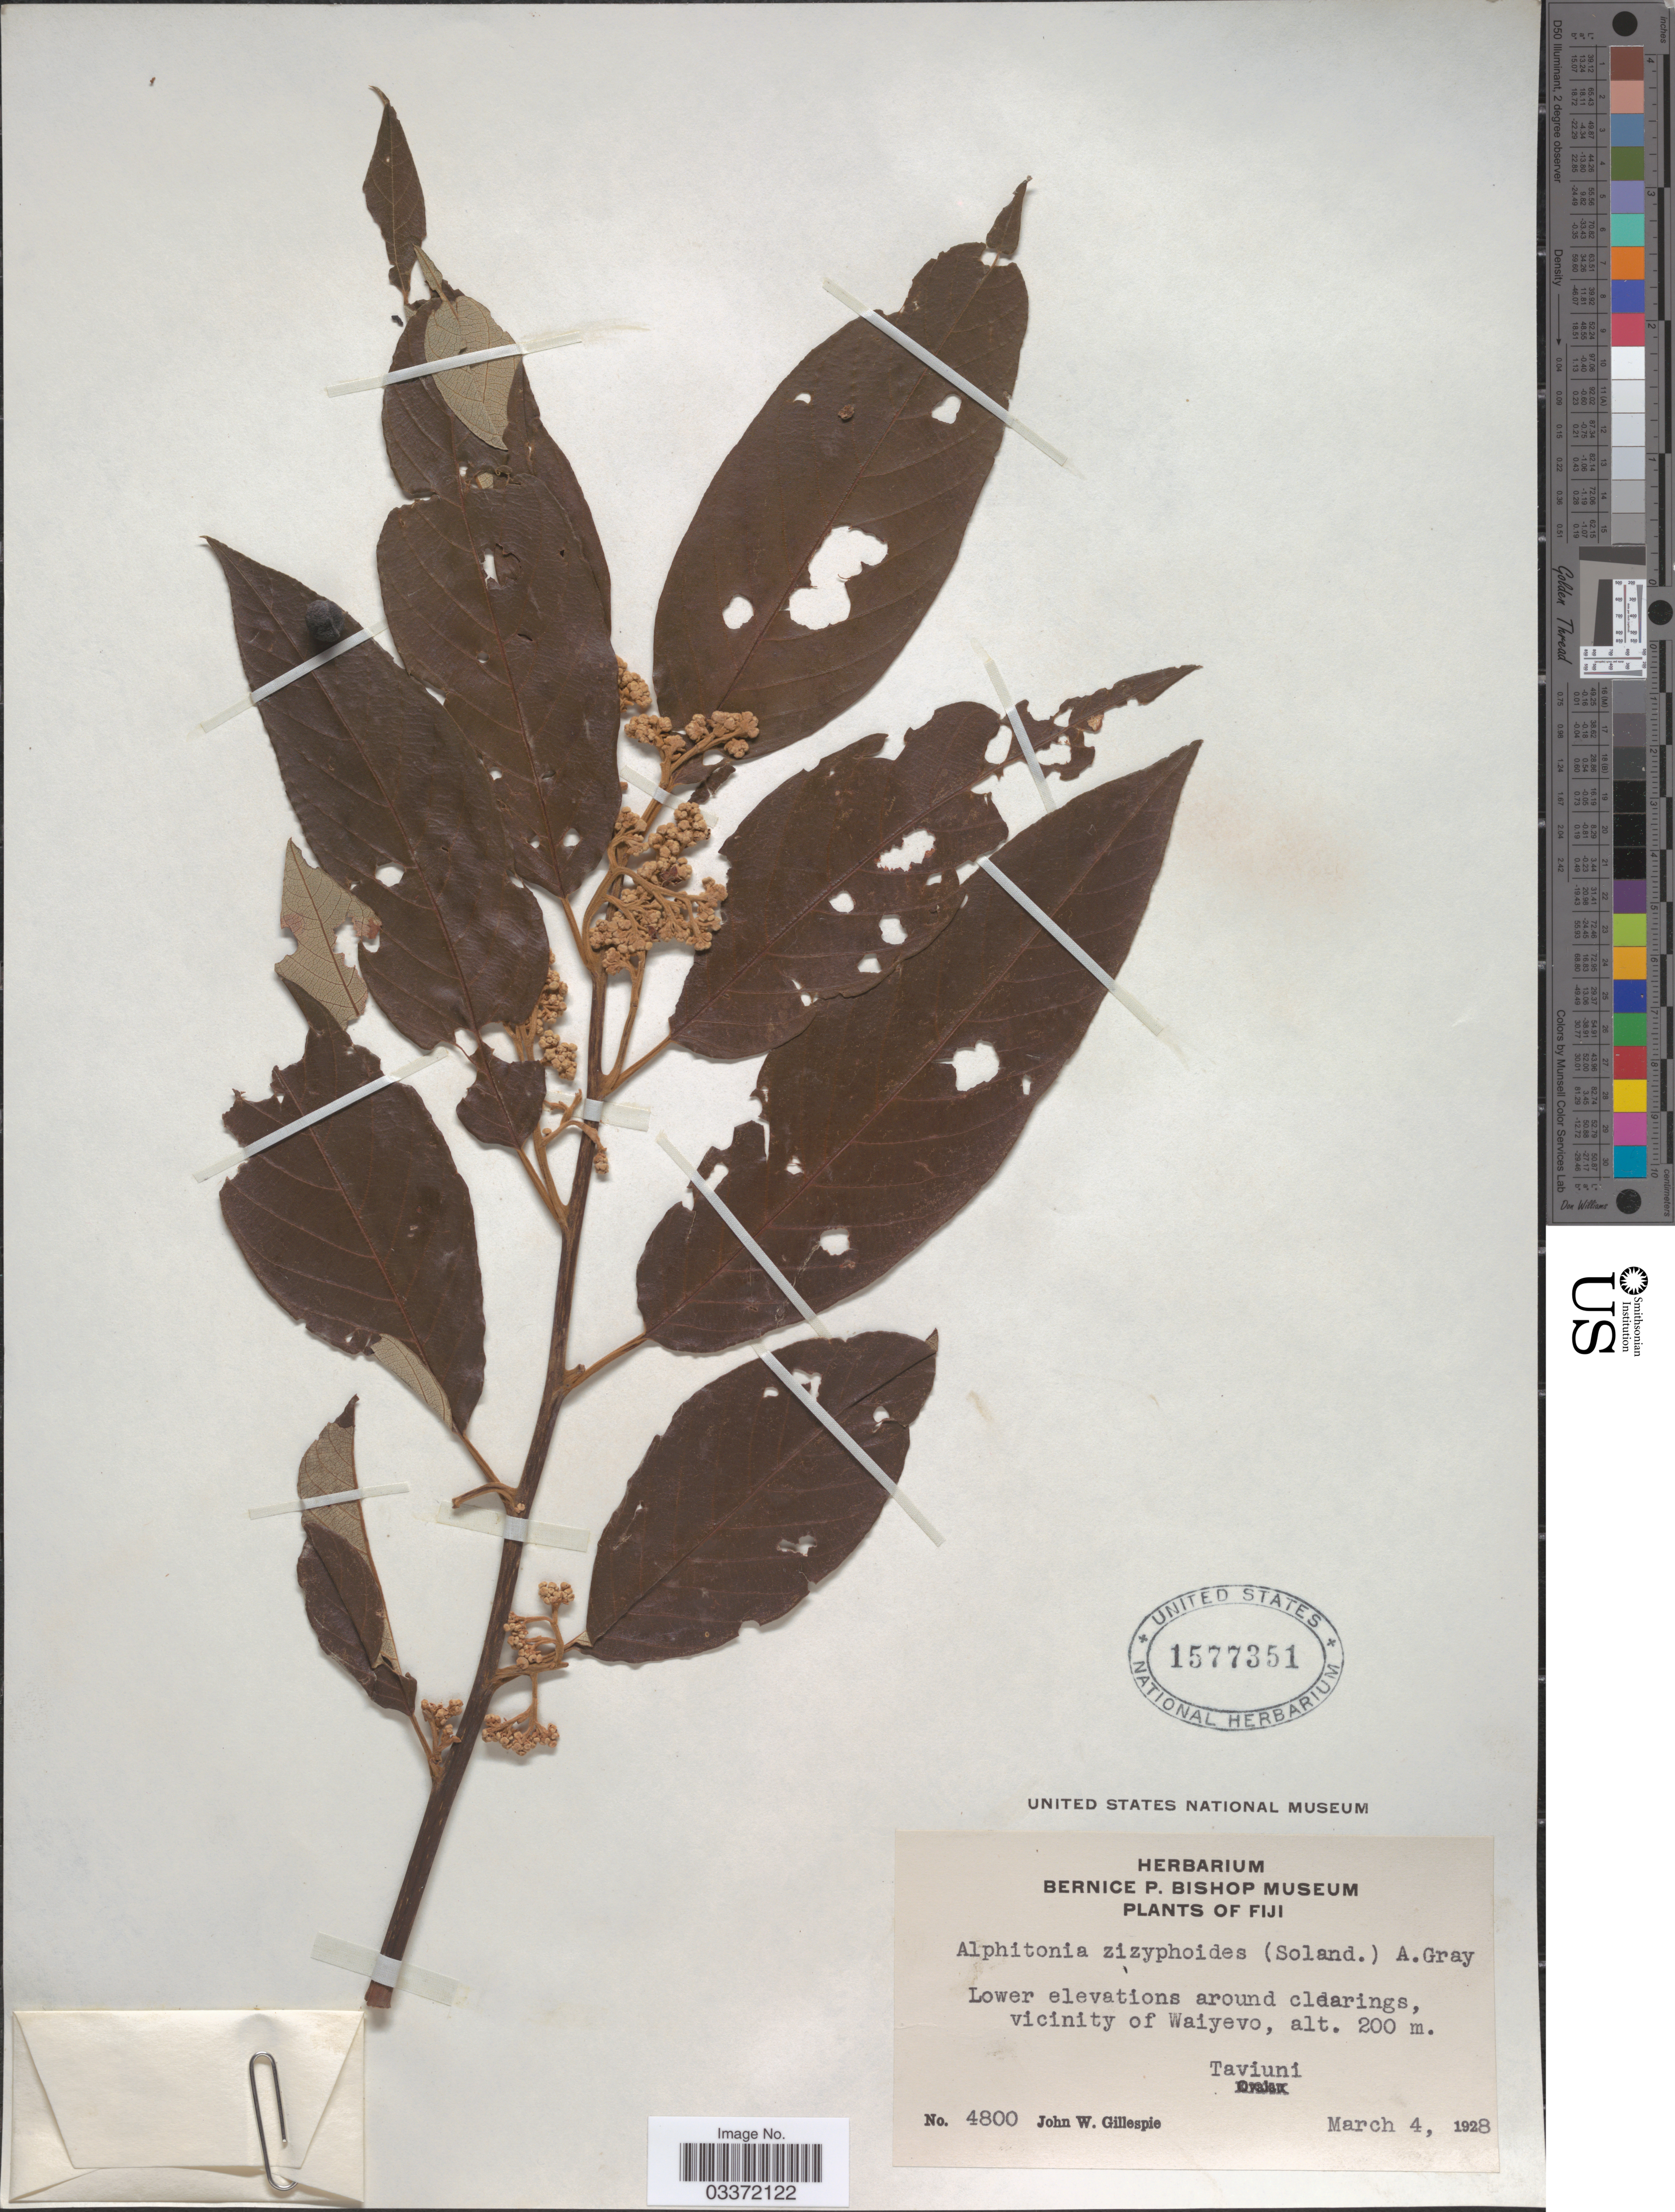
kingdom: Plantae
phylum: Tracheophyta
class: Magnoliopsida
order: Rosales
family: Rhamnaceae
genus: Alphitonia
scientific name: Alphitonia zizyphoides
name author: (Sol. ex Spreng.) A. Gray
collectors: J. W. Gillespie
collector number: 4800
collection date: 1928-03-04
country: Fiji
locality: Vicinity of Waiyevo, Taviuni.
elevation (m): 200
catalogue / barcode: US 1577351